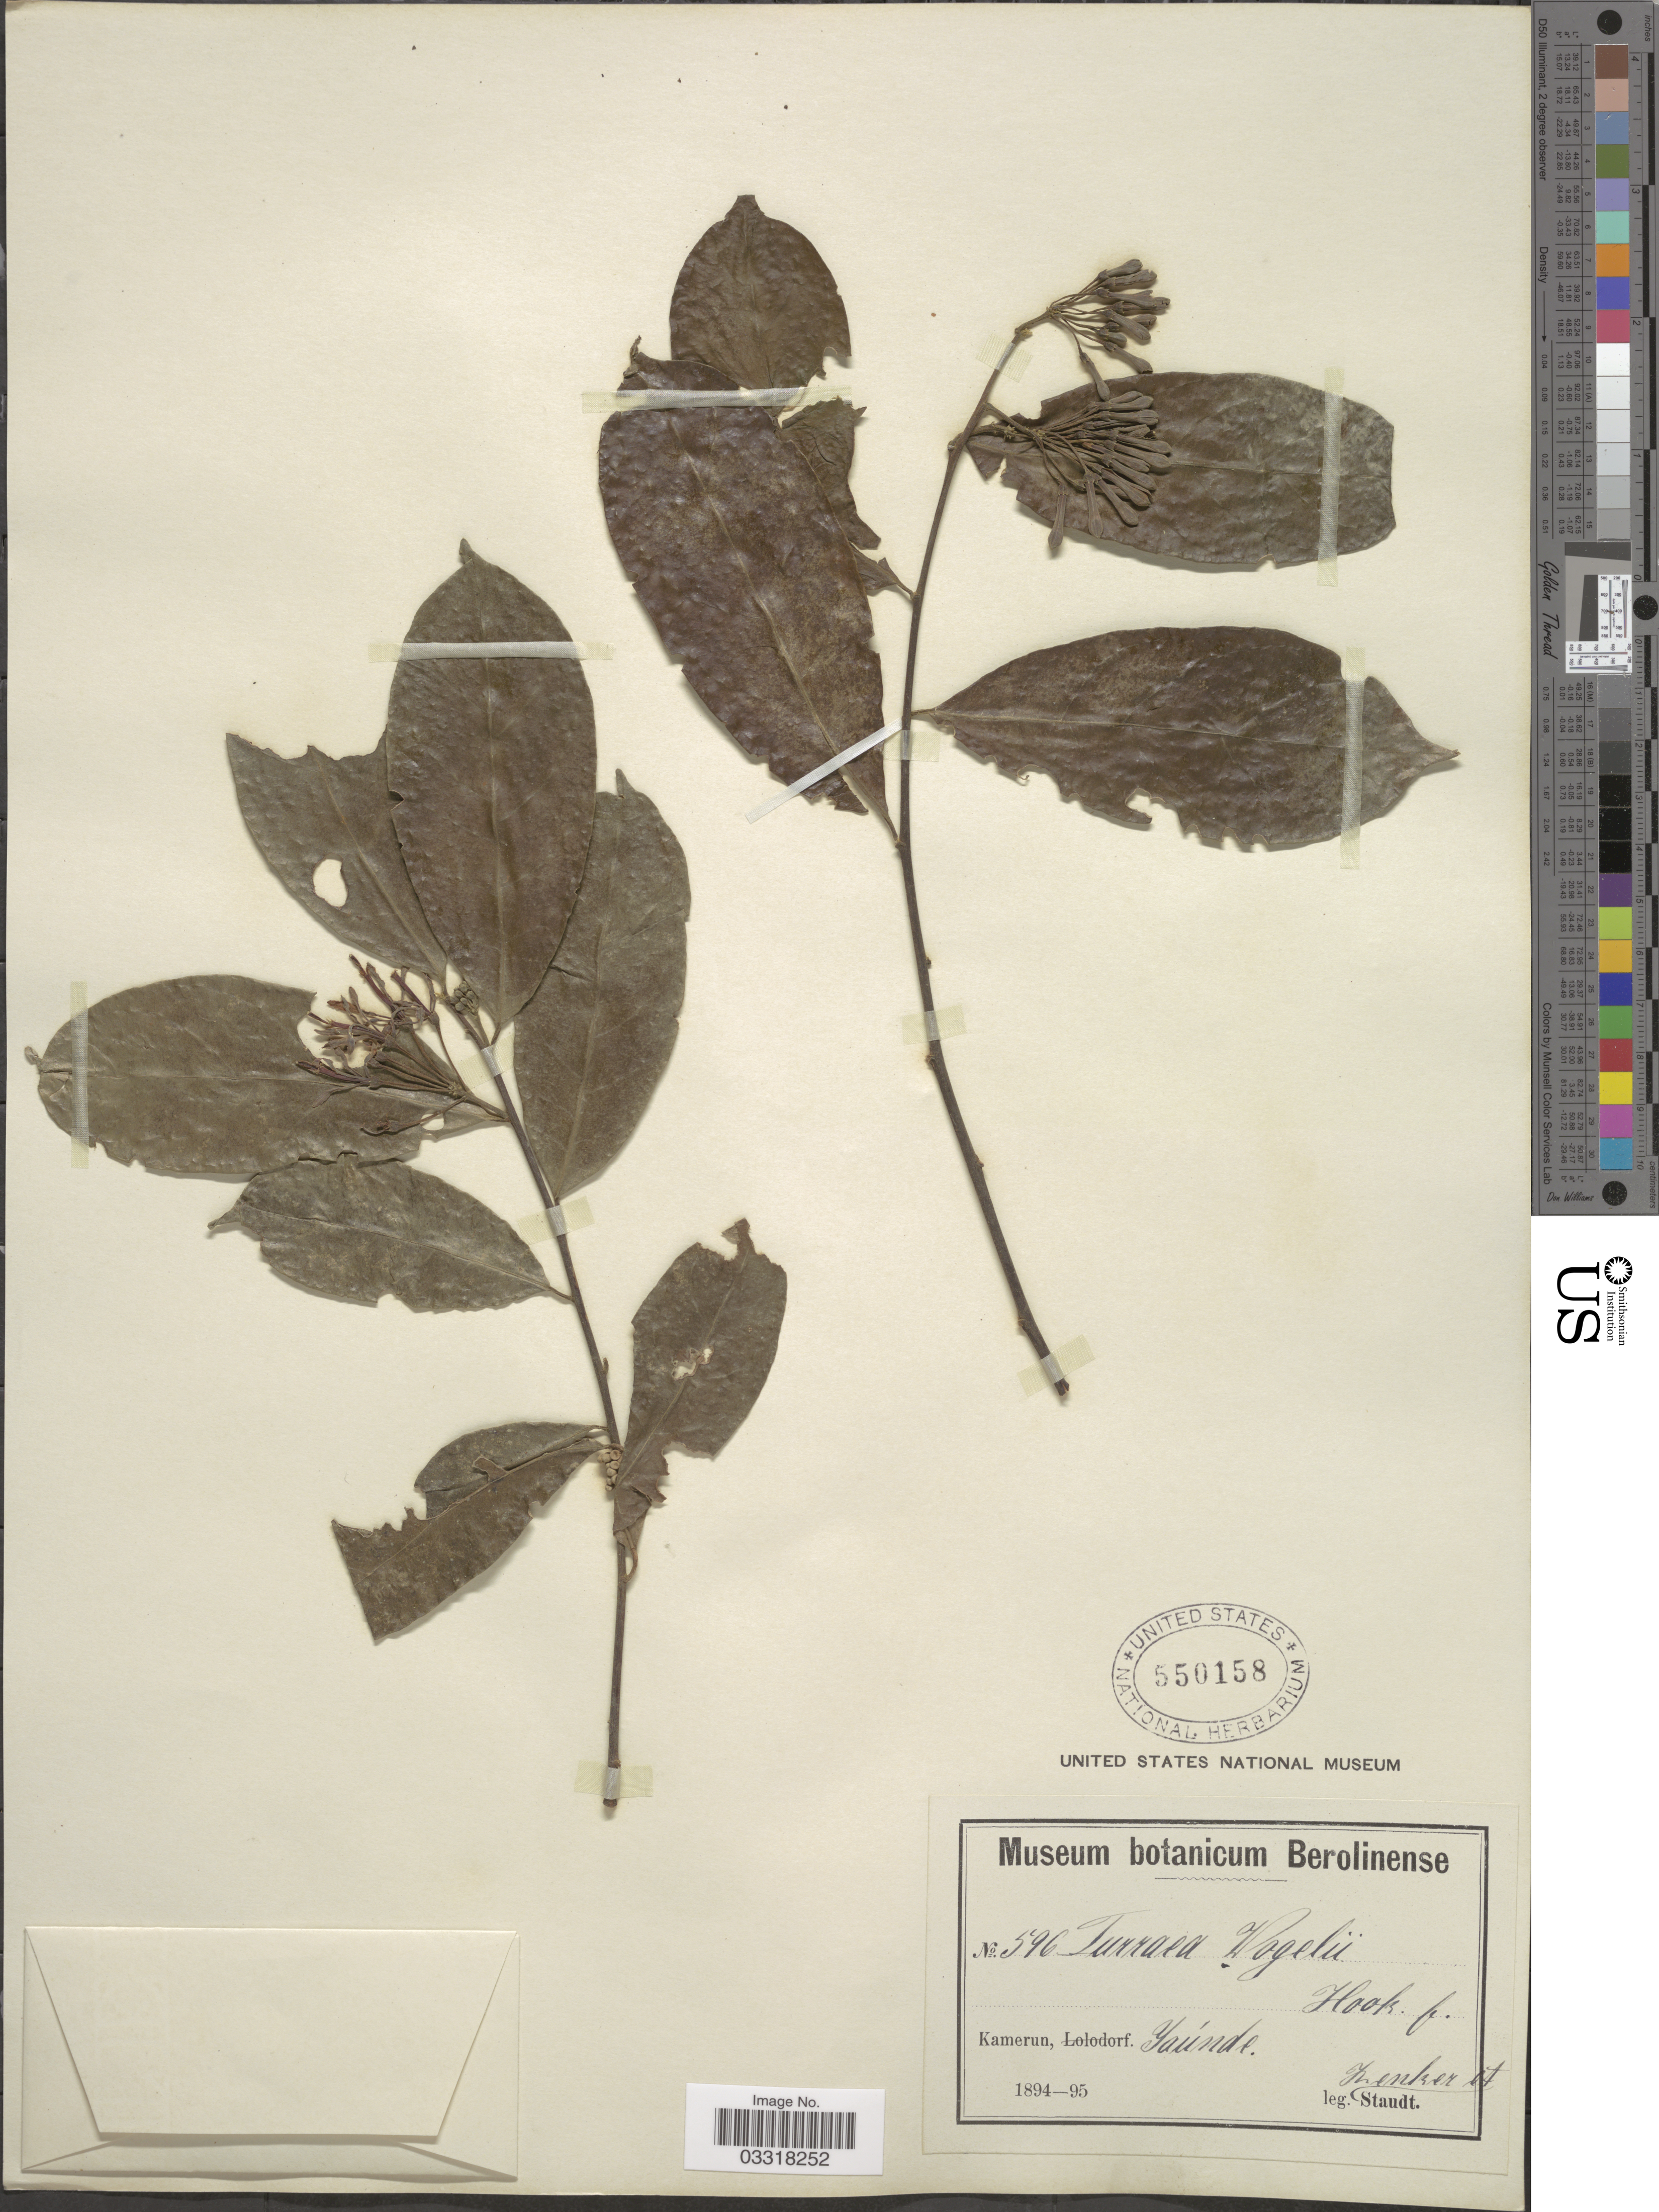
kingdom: Plantae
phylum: Tracheophyta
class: Magnoliopsida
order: Sapindales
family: Meliaceae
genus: Turraea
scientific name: Turraea vogelii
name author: Hook. f. ex Benth.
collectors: Zenker, -- & -. Staudt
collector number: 596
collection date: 1894/1895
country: Cameroon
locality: Kamerun, Yaúnde.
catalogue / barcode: US 550158